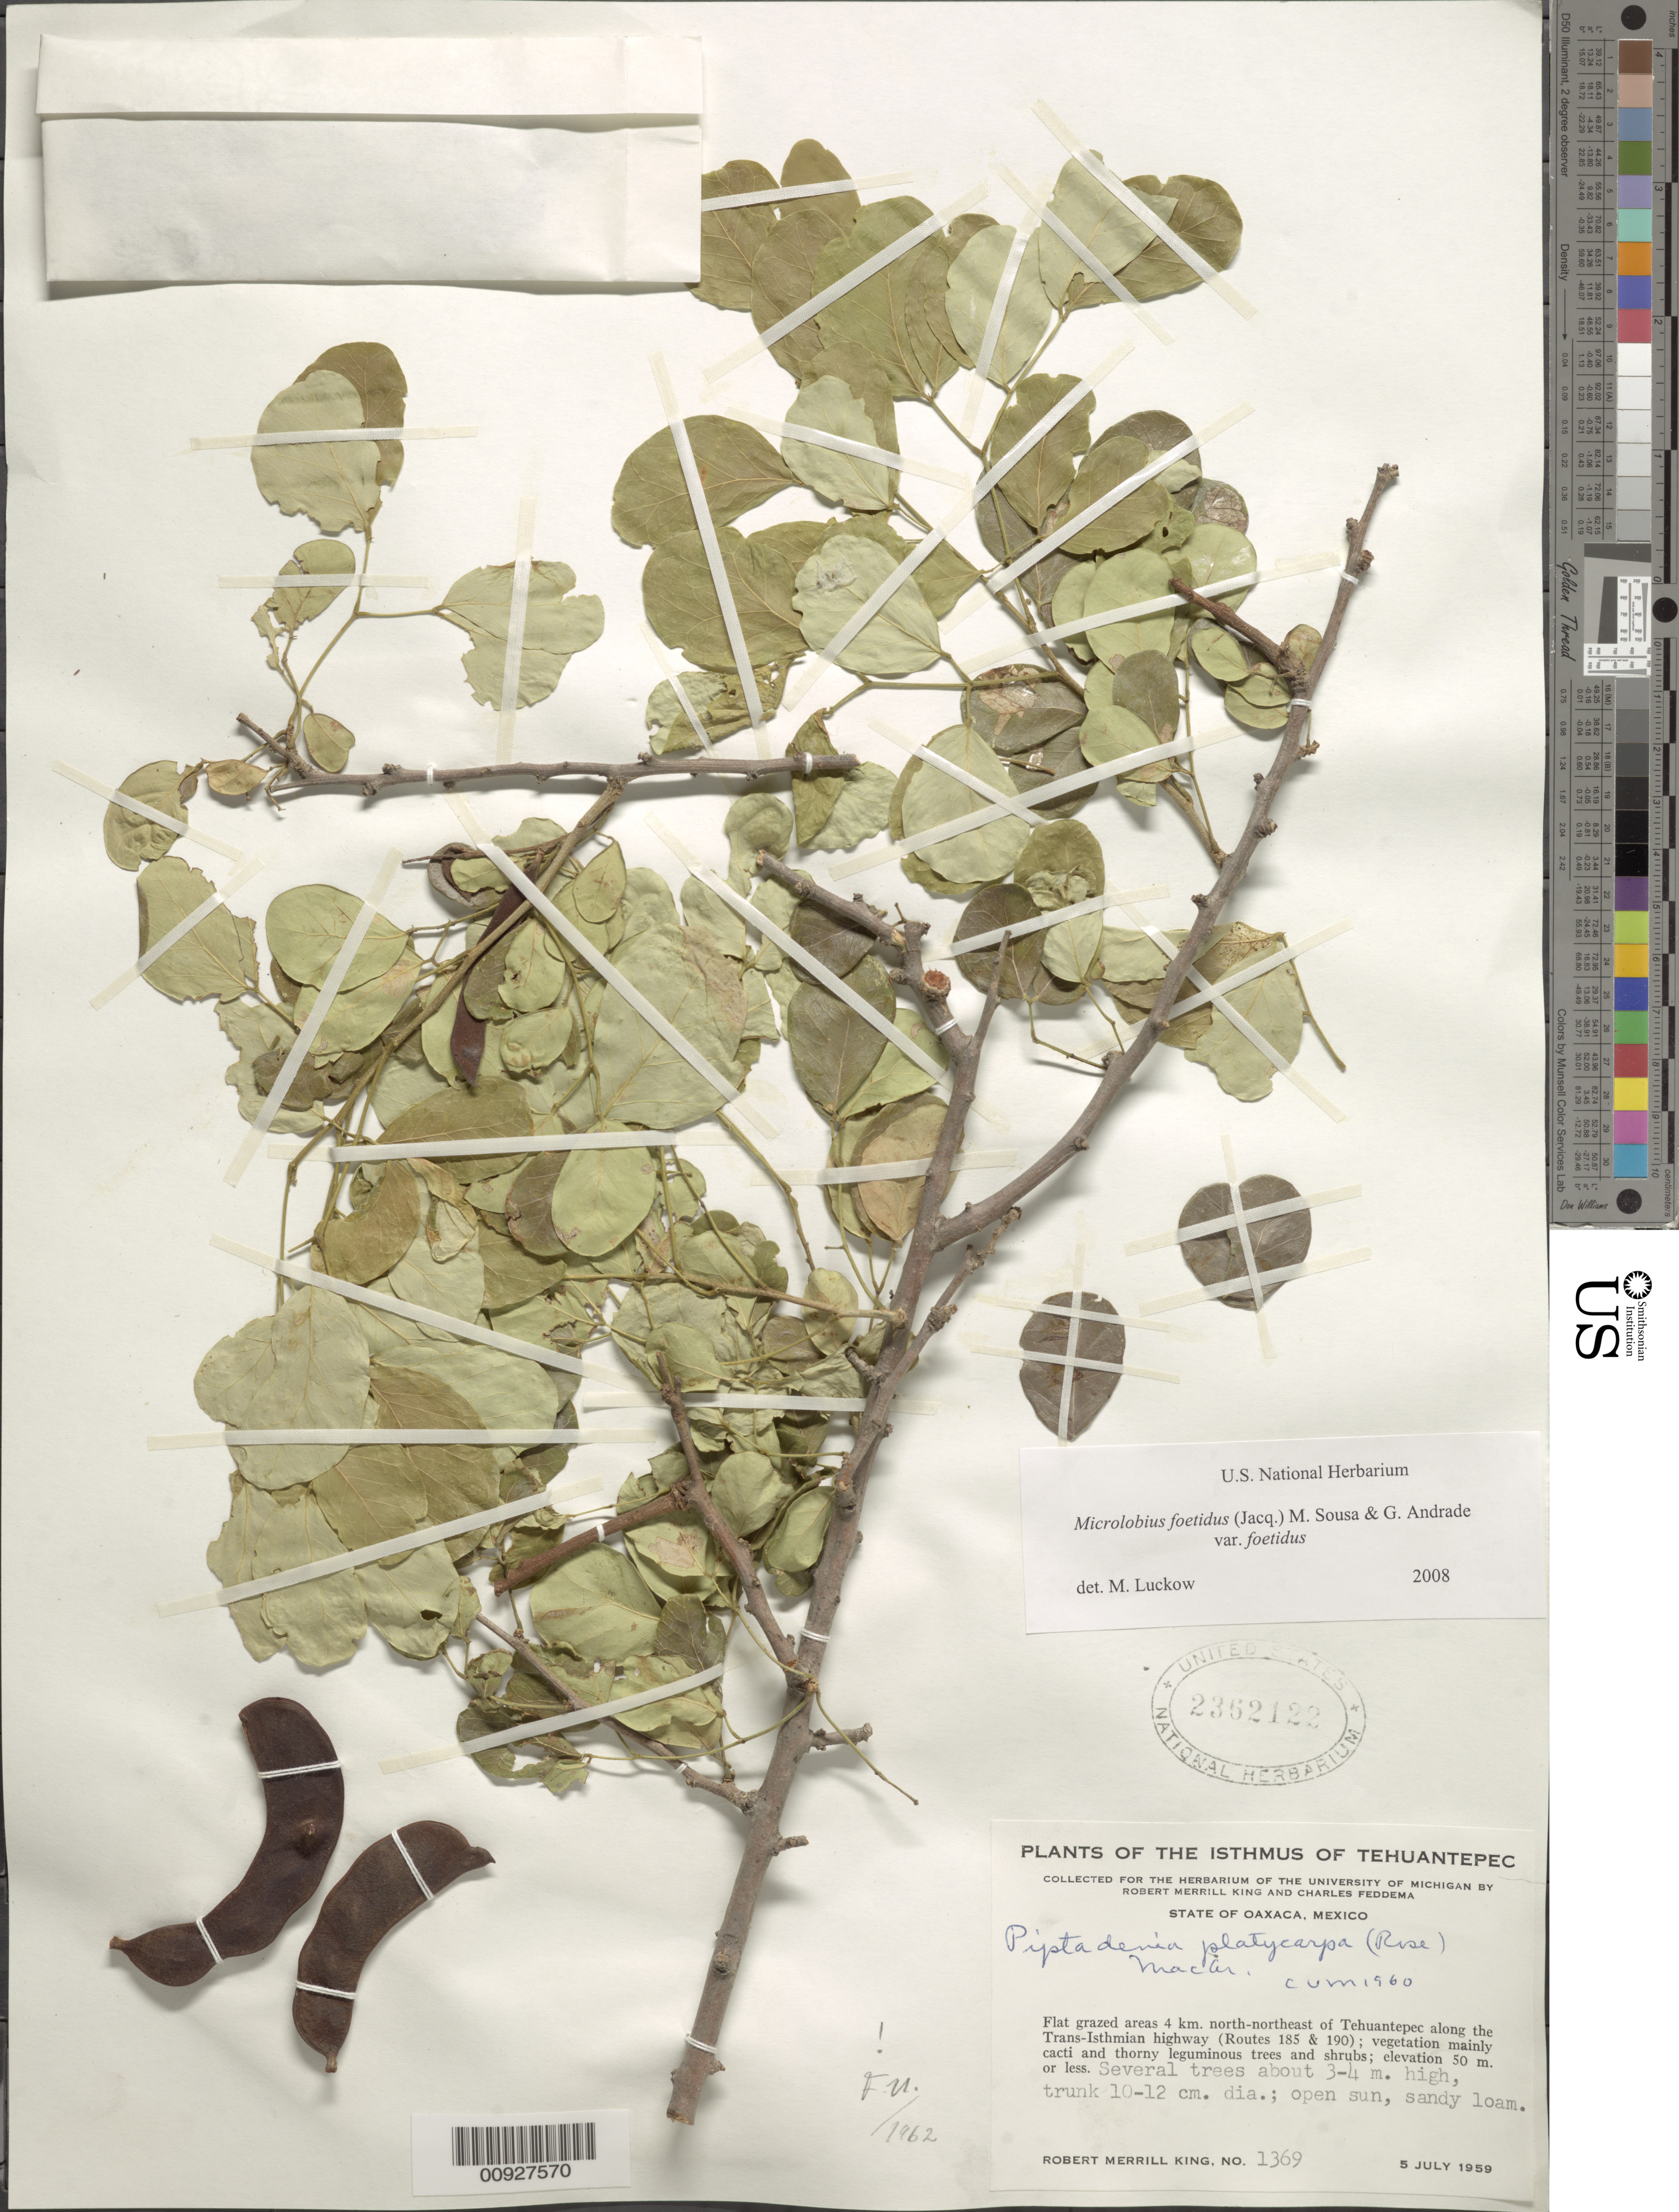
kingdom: Plantae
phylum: Tracheophyta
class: Magnoliopsida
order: Fabales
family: Fabaceae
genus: Microlobius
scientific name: Microlobius foetidus subsp. foetidus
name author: (Jacq.) M. Sousa & G. Andrade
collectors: R. M. King & C. Feddema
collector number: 1369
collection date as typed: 05 Jul 1959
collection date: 1959-07-05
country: Mexico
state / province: Oaxaca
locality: Flat grazed areas 4 km. north-northeast of Tehuantepec along the Trans-Isthmian highway (Routes 185 & 190).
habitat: Vegetation mainly cacti and thorny leguminous trees and shrubs. Open sun, sandy loam.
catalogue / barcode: US 2362122